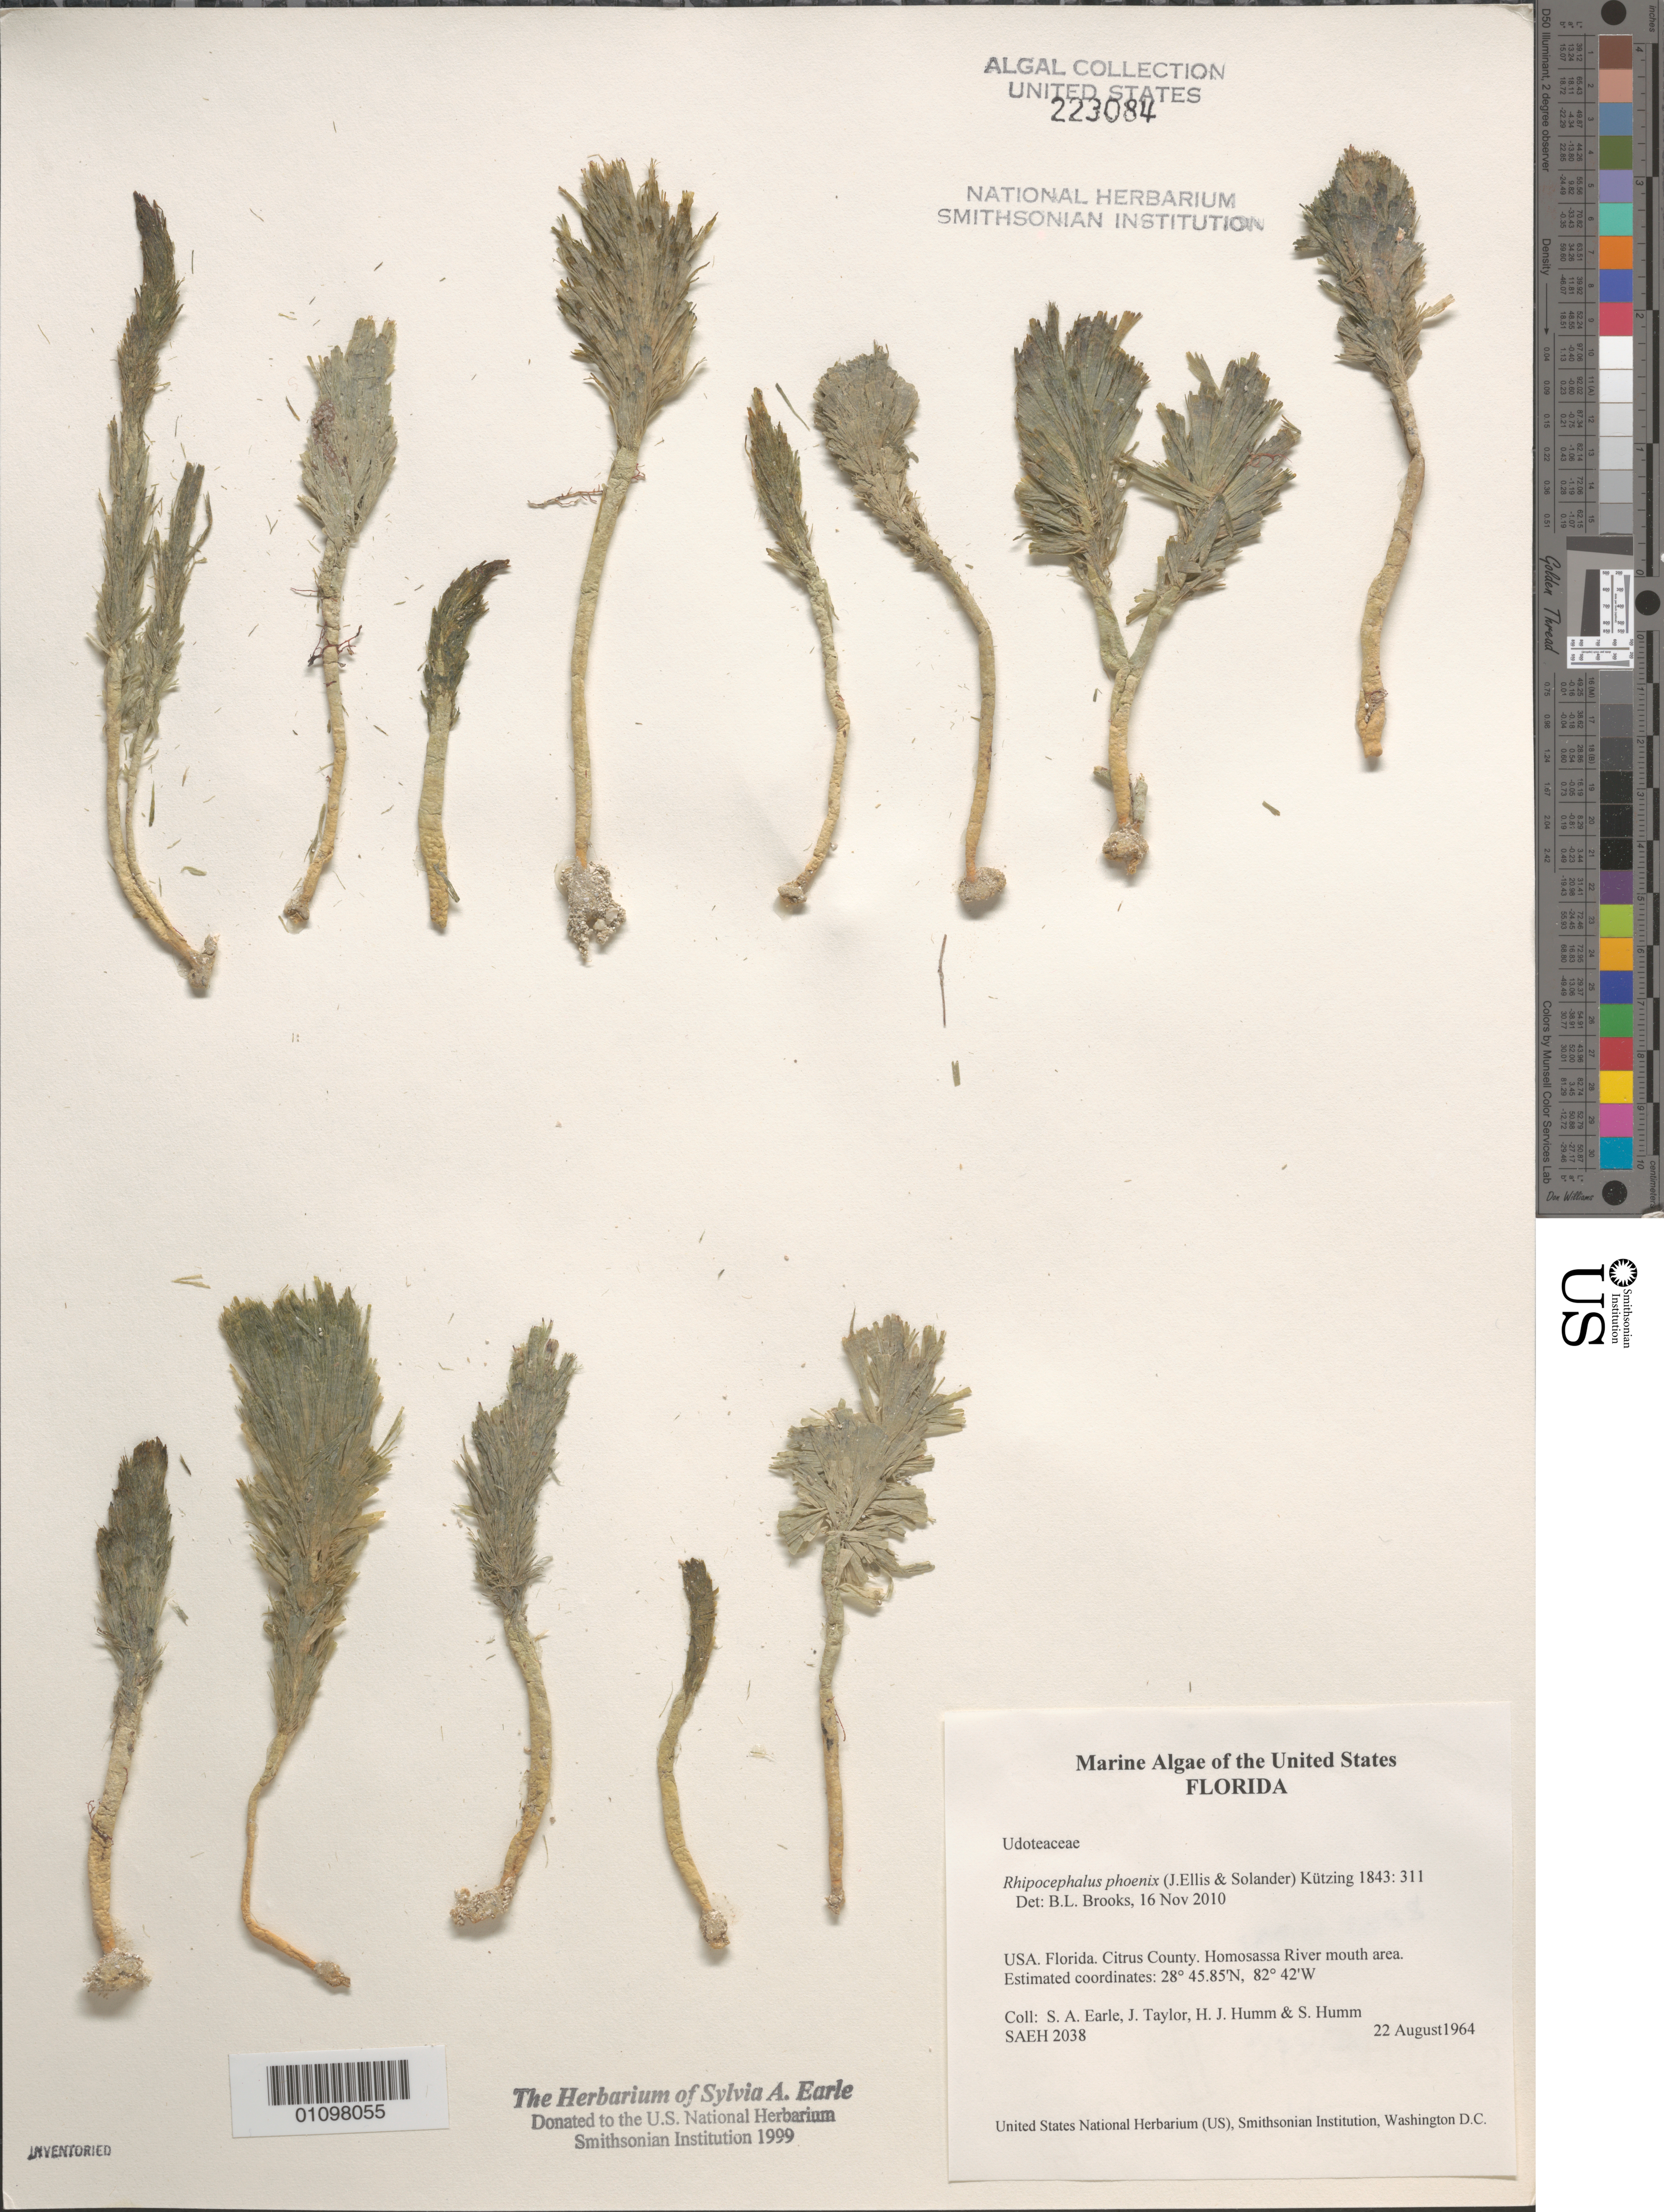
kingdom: Plantae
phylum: Chlorophyta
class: Ulvophyceae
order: Bryopsidales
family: Udoteaceae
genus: Rhipocephalus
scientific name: Rhipocephalus phoenix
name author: (J. Ellis & Sol.) Kütz.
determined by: Brooks, B. L., (BOT), Smithsonian Institution - National Museum of Natural History (UNITED STATES)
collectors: S. A. Earle, J. L. Taylor, H. J. Humm & S. Humm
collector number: SAEH 2038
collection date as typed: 22 Aug 1964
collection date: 1964-08-22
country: United States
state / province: Florida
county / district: Citrus County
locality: Homosassa River mouth area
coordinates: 28 45.85'N, 82 42'W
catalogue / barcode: US 223084